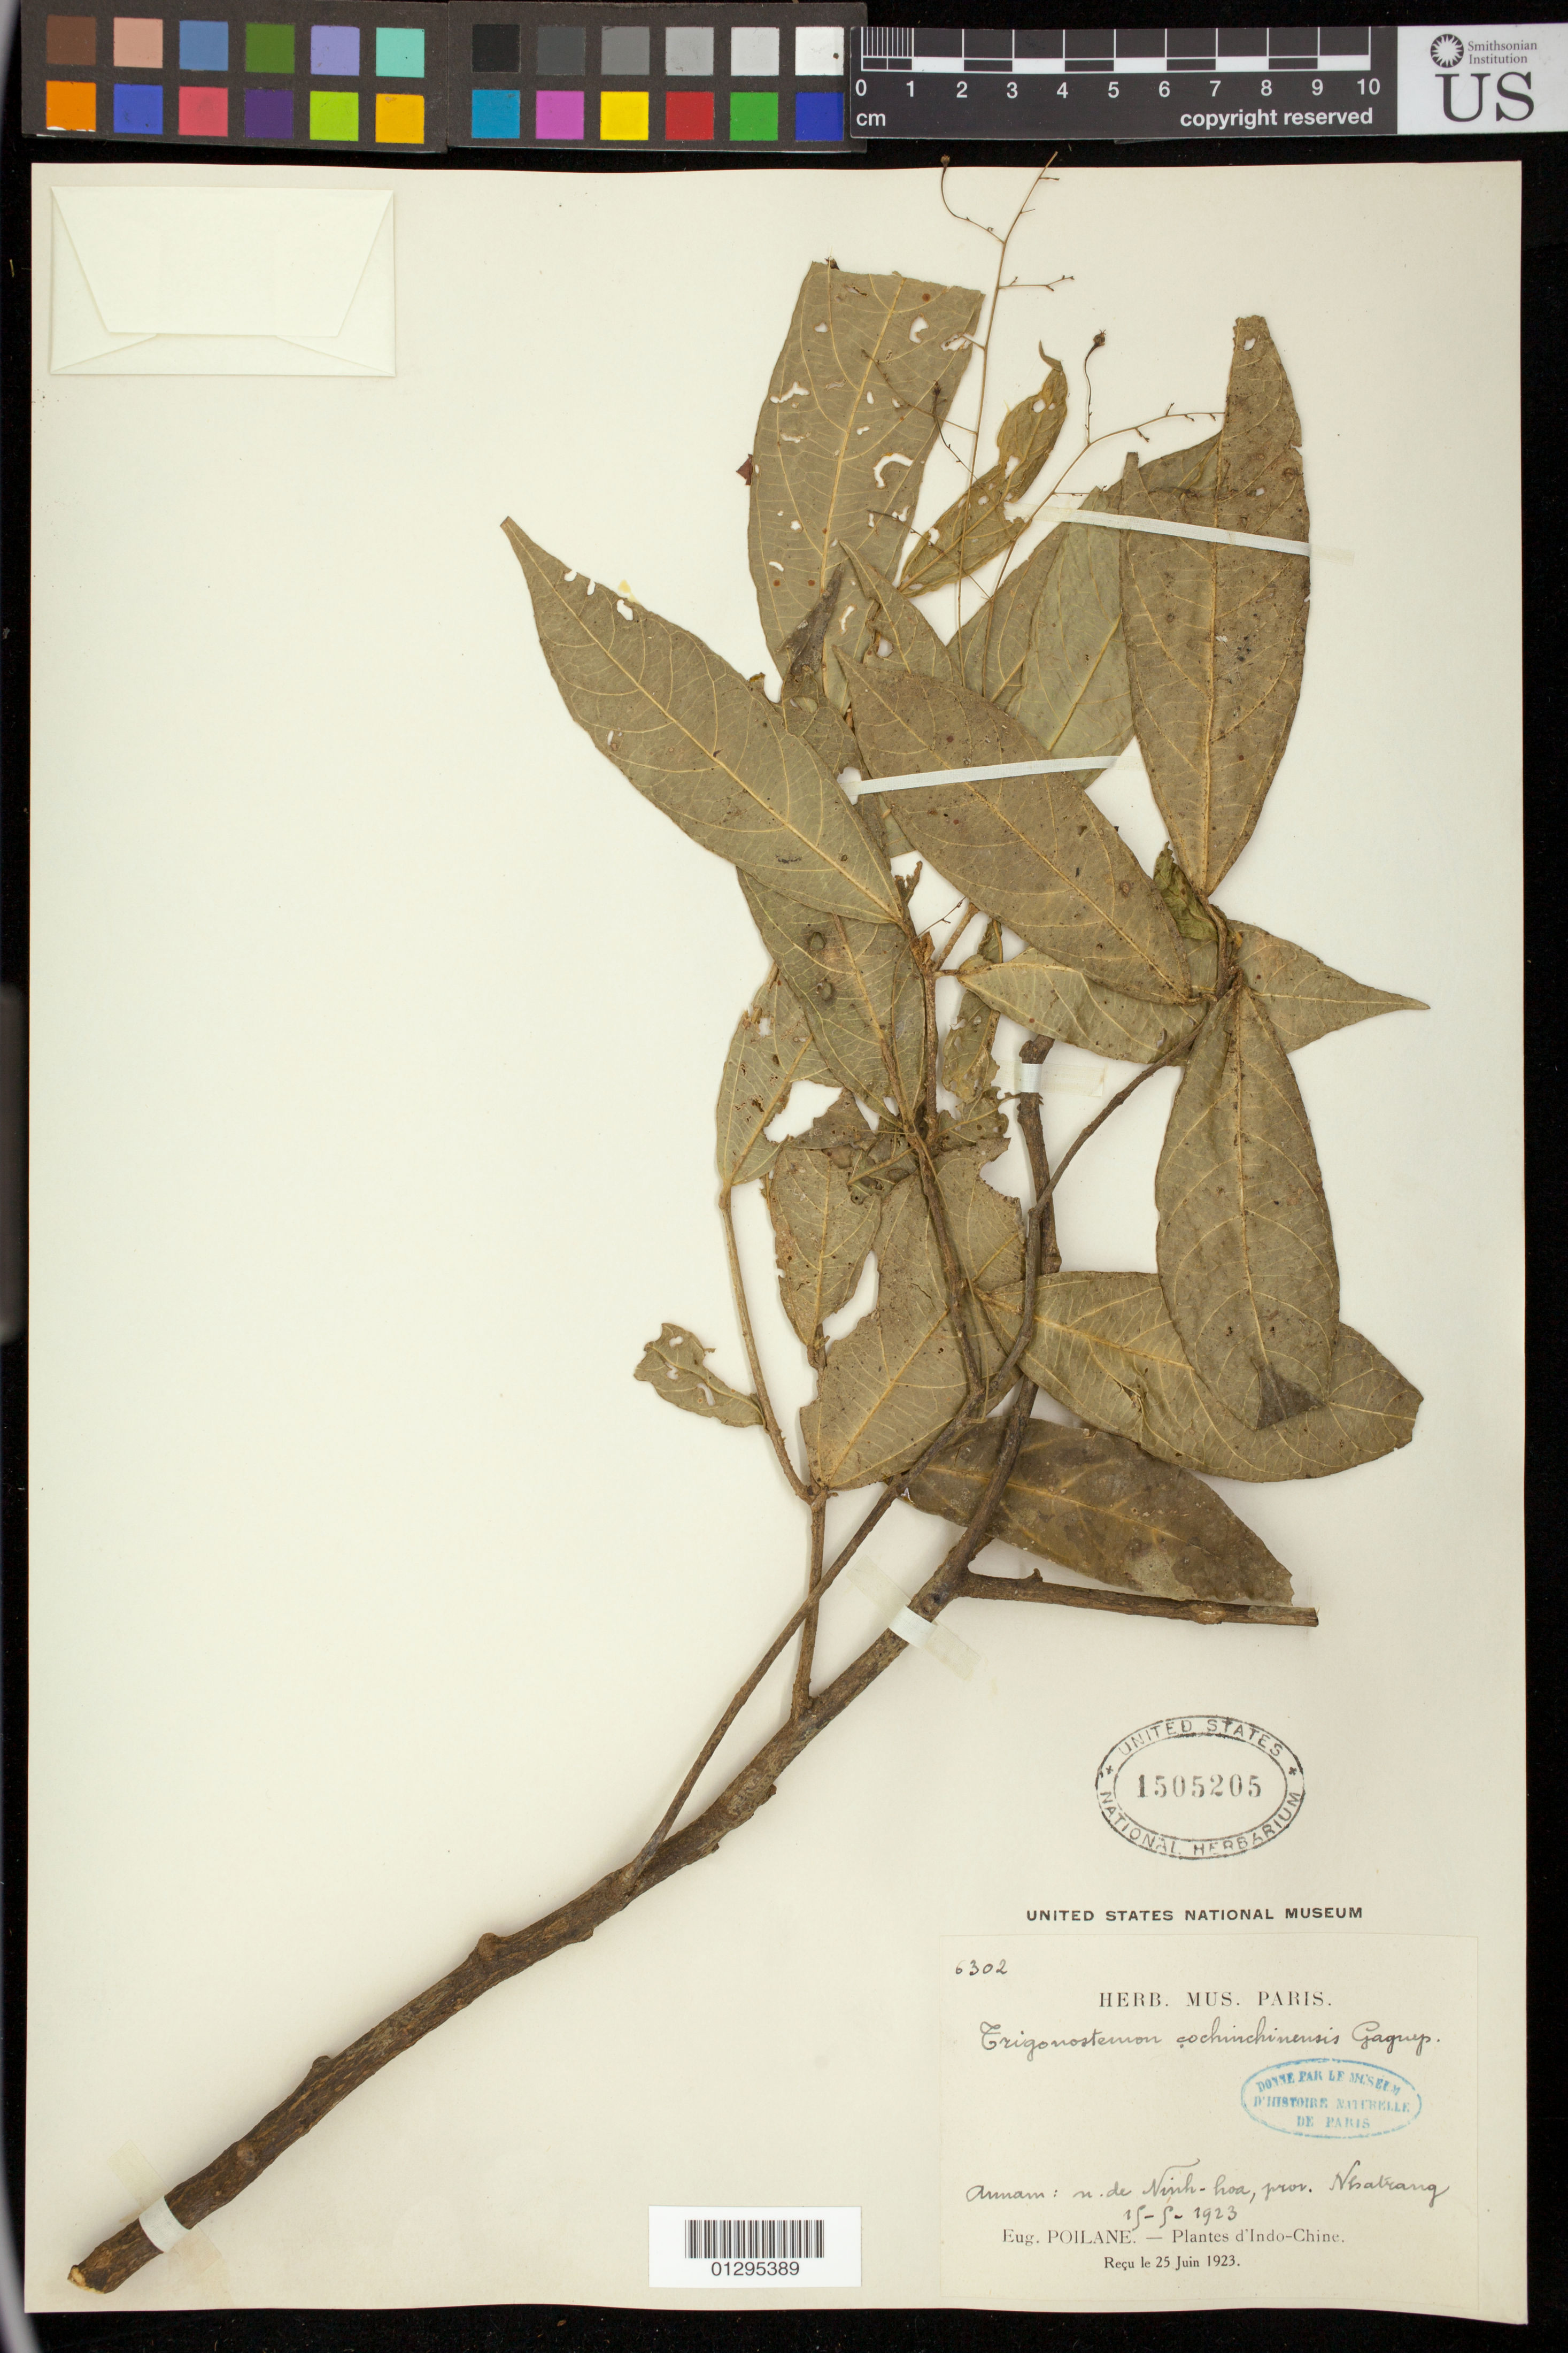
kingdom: Plantae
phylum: Tracheophyta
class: Magnoliopsida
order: Malpighiales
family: Euphorbiaceae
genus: Trigonostemon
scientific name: Trigonostemon cochinchinensis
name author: Gagnep.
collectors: E. Poilane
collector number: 6302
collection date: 1923-05-15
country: Vietnam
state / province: Khanh Hoa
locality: n. de Ninh-hoa [Ninh Hoa], prov. Nhatrang [Nha Trang]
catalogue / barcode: US 1505205